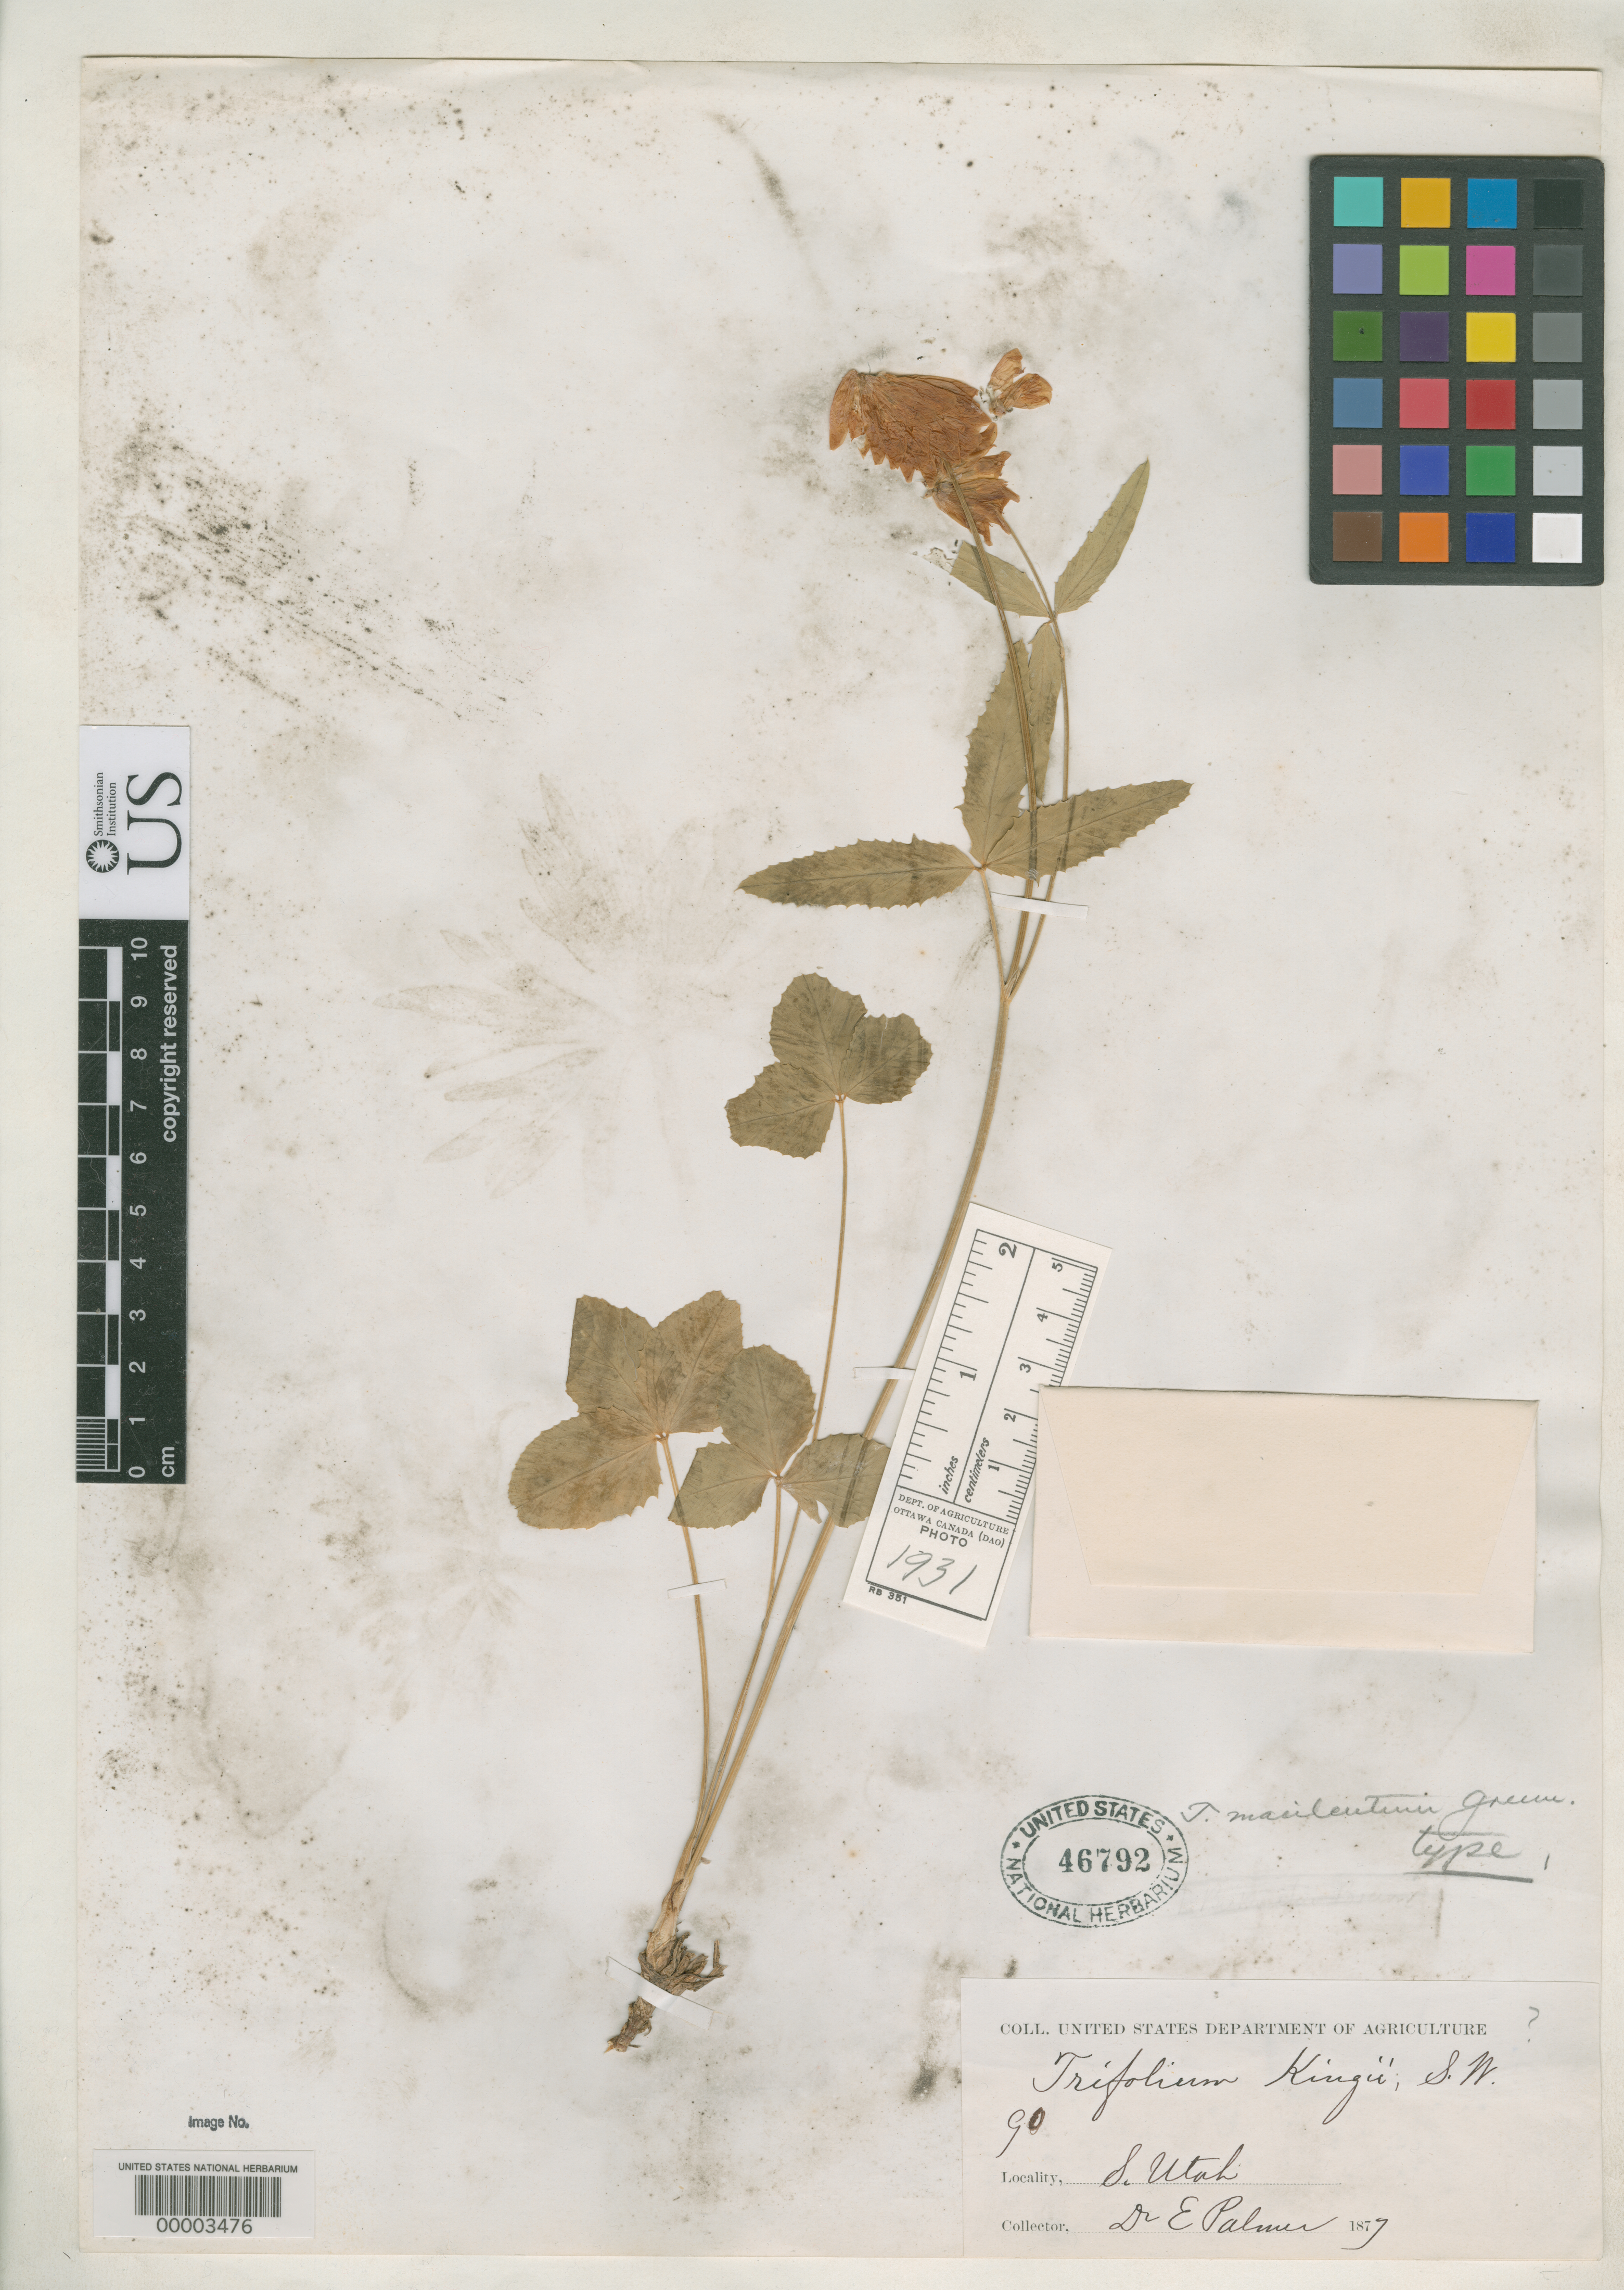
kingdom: Plantae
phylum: Tracheophyta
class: Magnoliopsida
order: Fabales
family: Fabaceae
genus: Trifolium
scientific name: Trifolium macilentum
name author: Greene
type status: Type Collection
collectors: E. Palmer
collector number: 90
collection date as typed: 1877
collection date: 1877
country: United States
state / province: Utah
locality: Southern Utah.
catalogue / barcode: US 46792